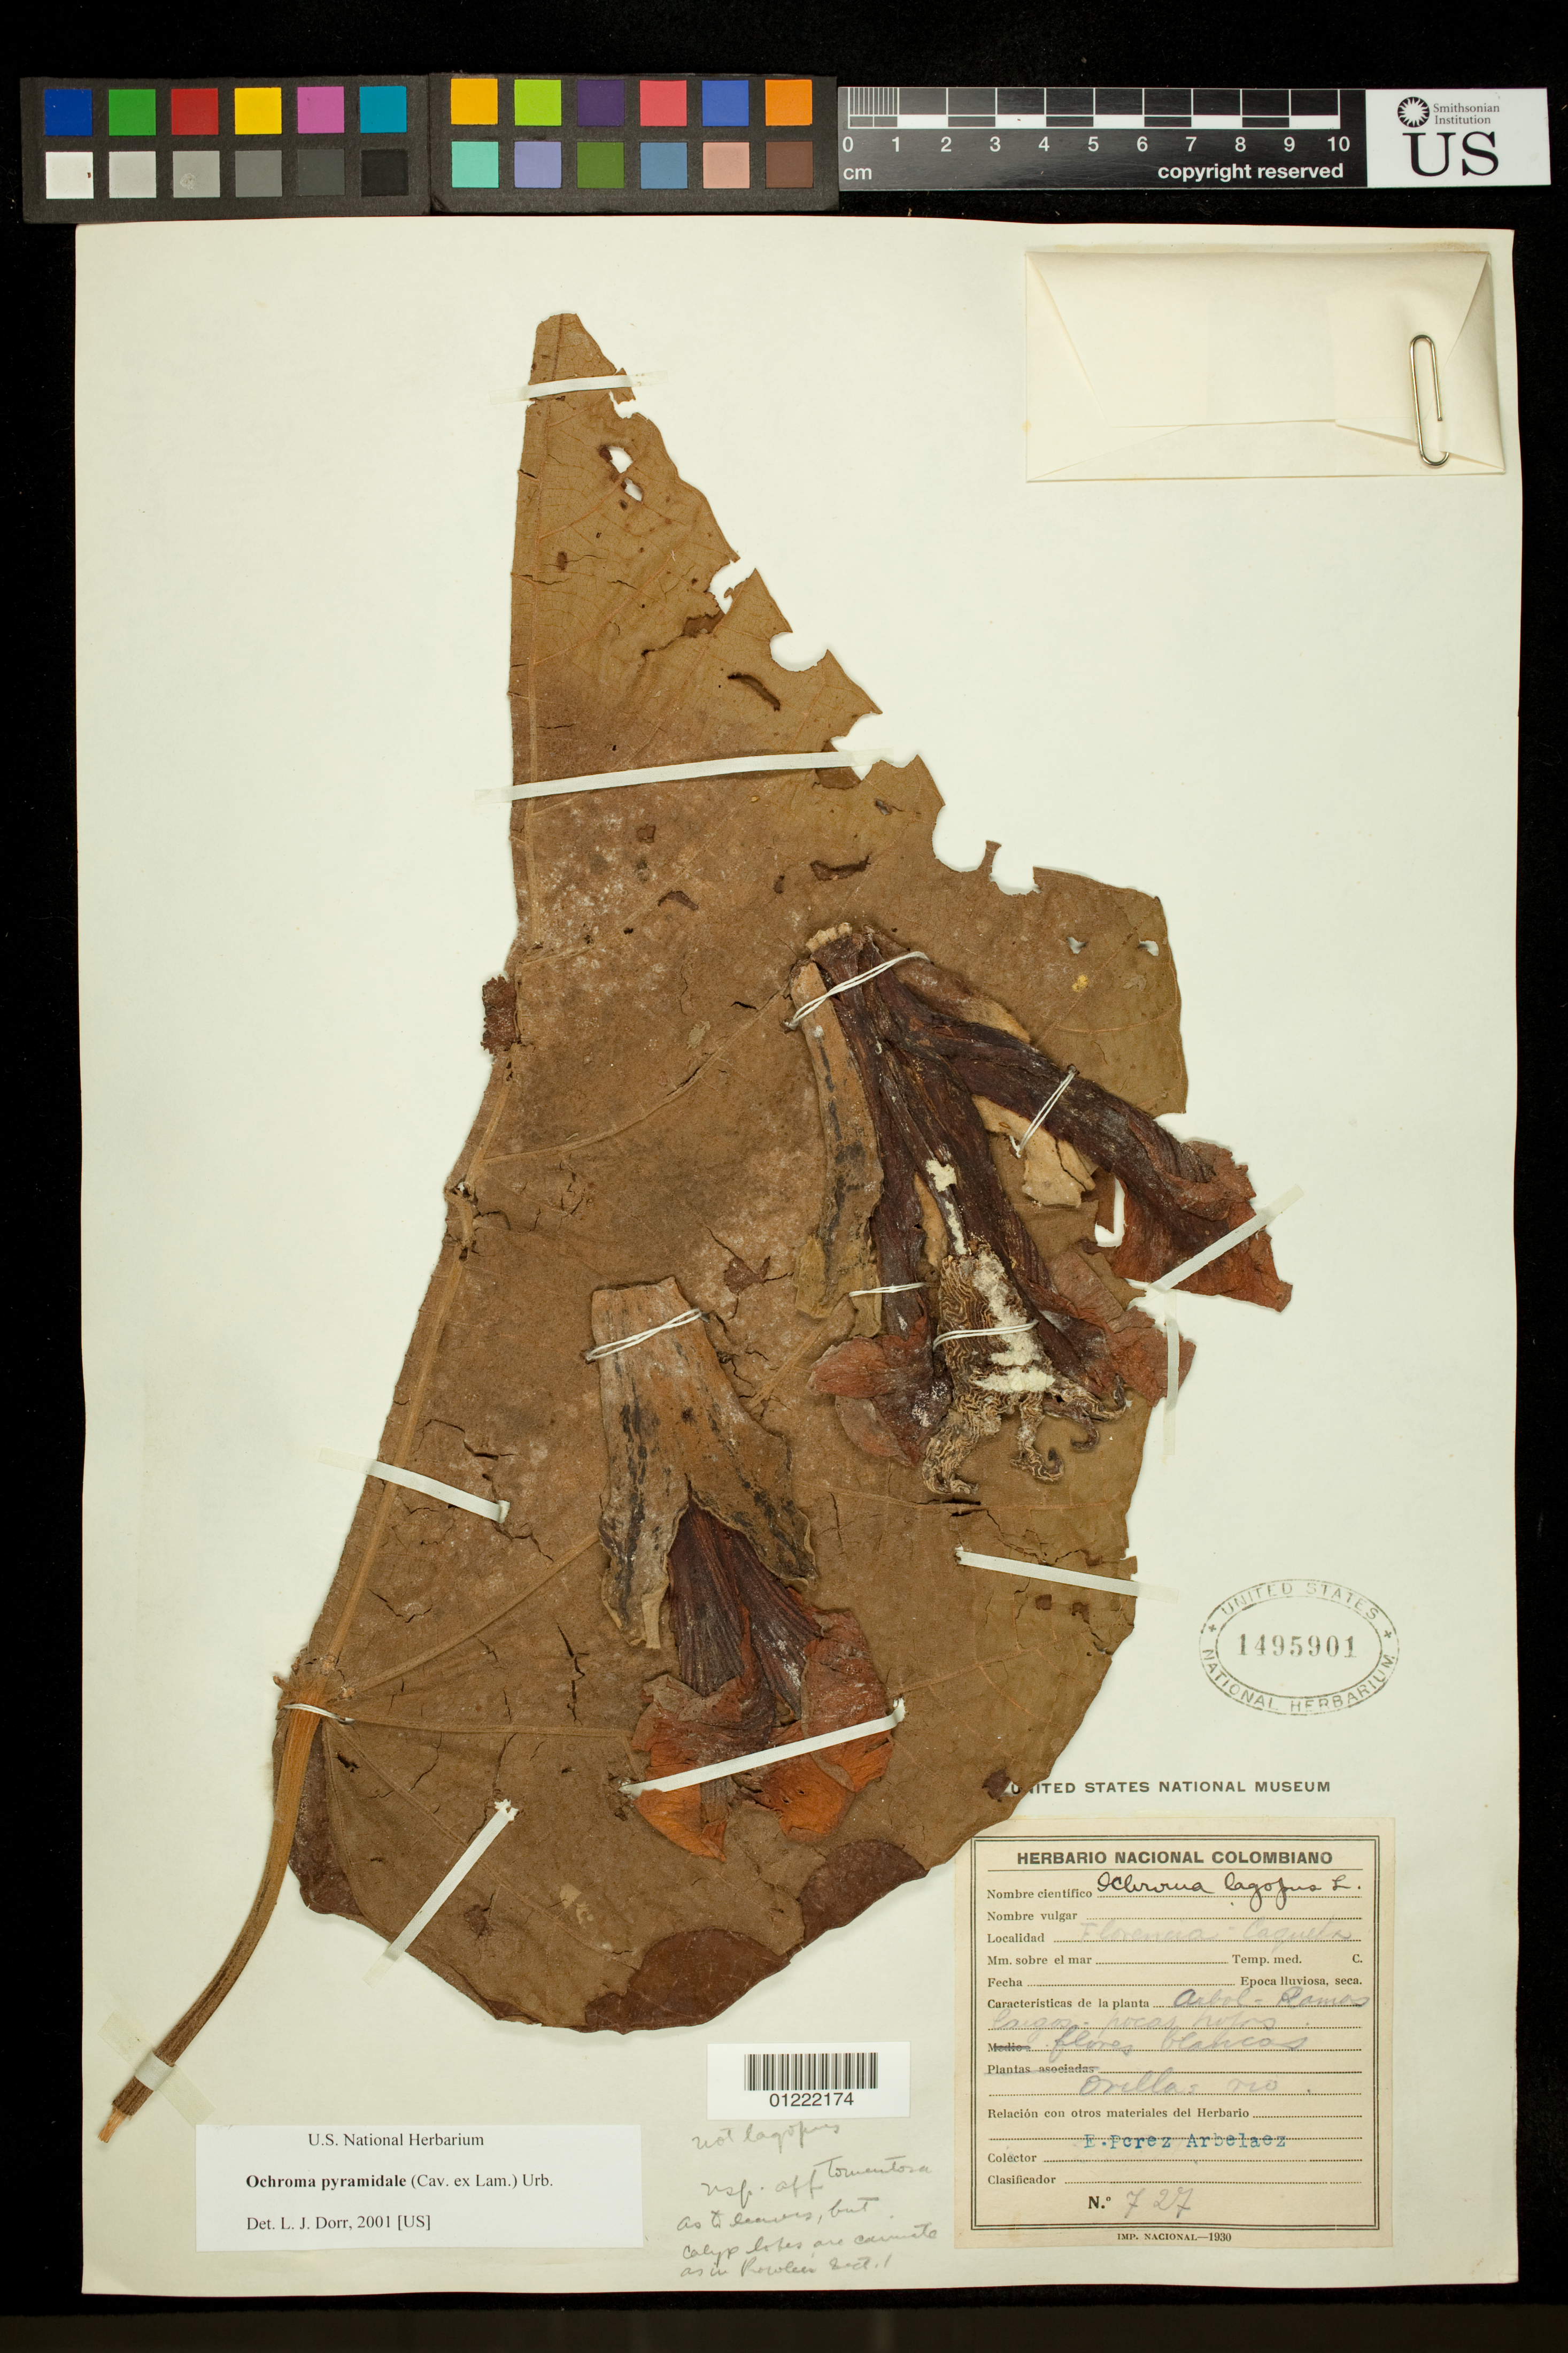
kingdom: Plantae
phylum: Tracheophyta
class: Magnoliopsida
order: Malvales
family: Malvaceae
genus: Ochroma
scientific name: Ochroma pyramidale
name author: (Cav. ex Lam.) Urb.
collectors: E. Pérez Arbeláez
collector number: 727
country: Colombia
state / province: Caquetá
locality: Florencia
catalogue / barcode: US 1495901